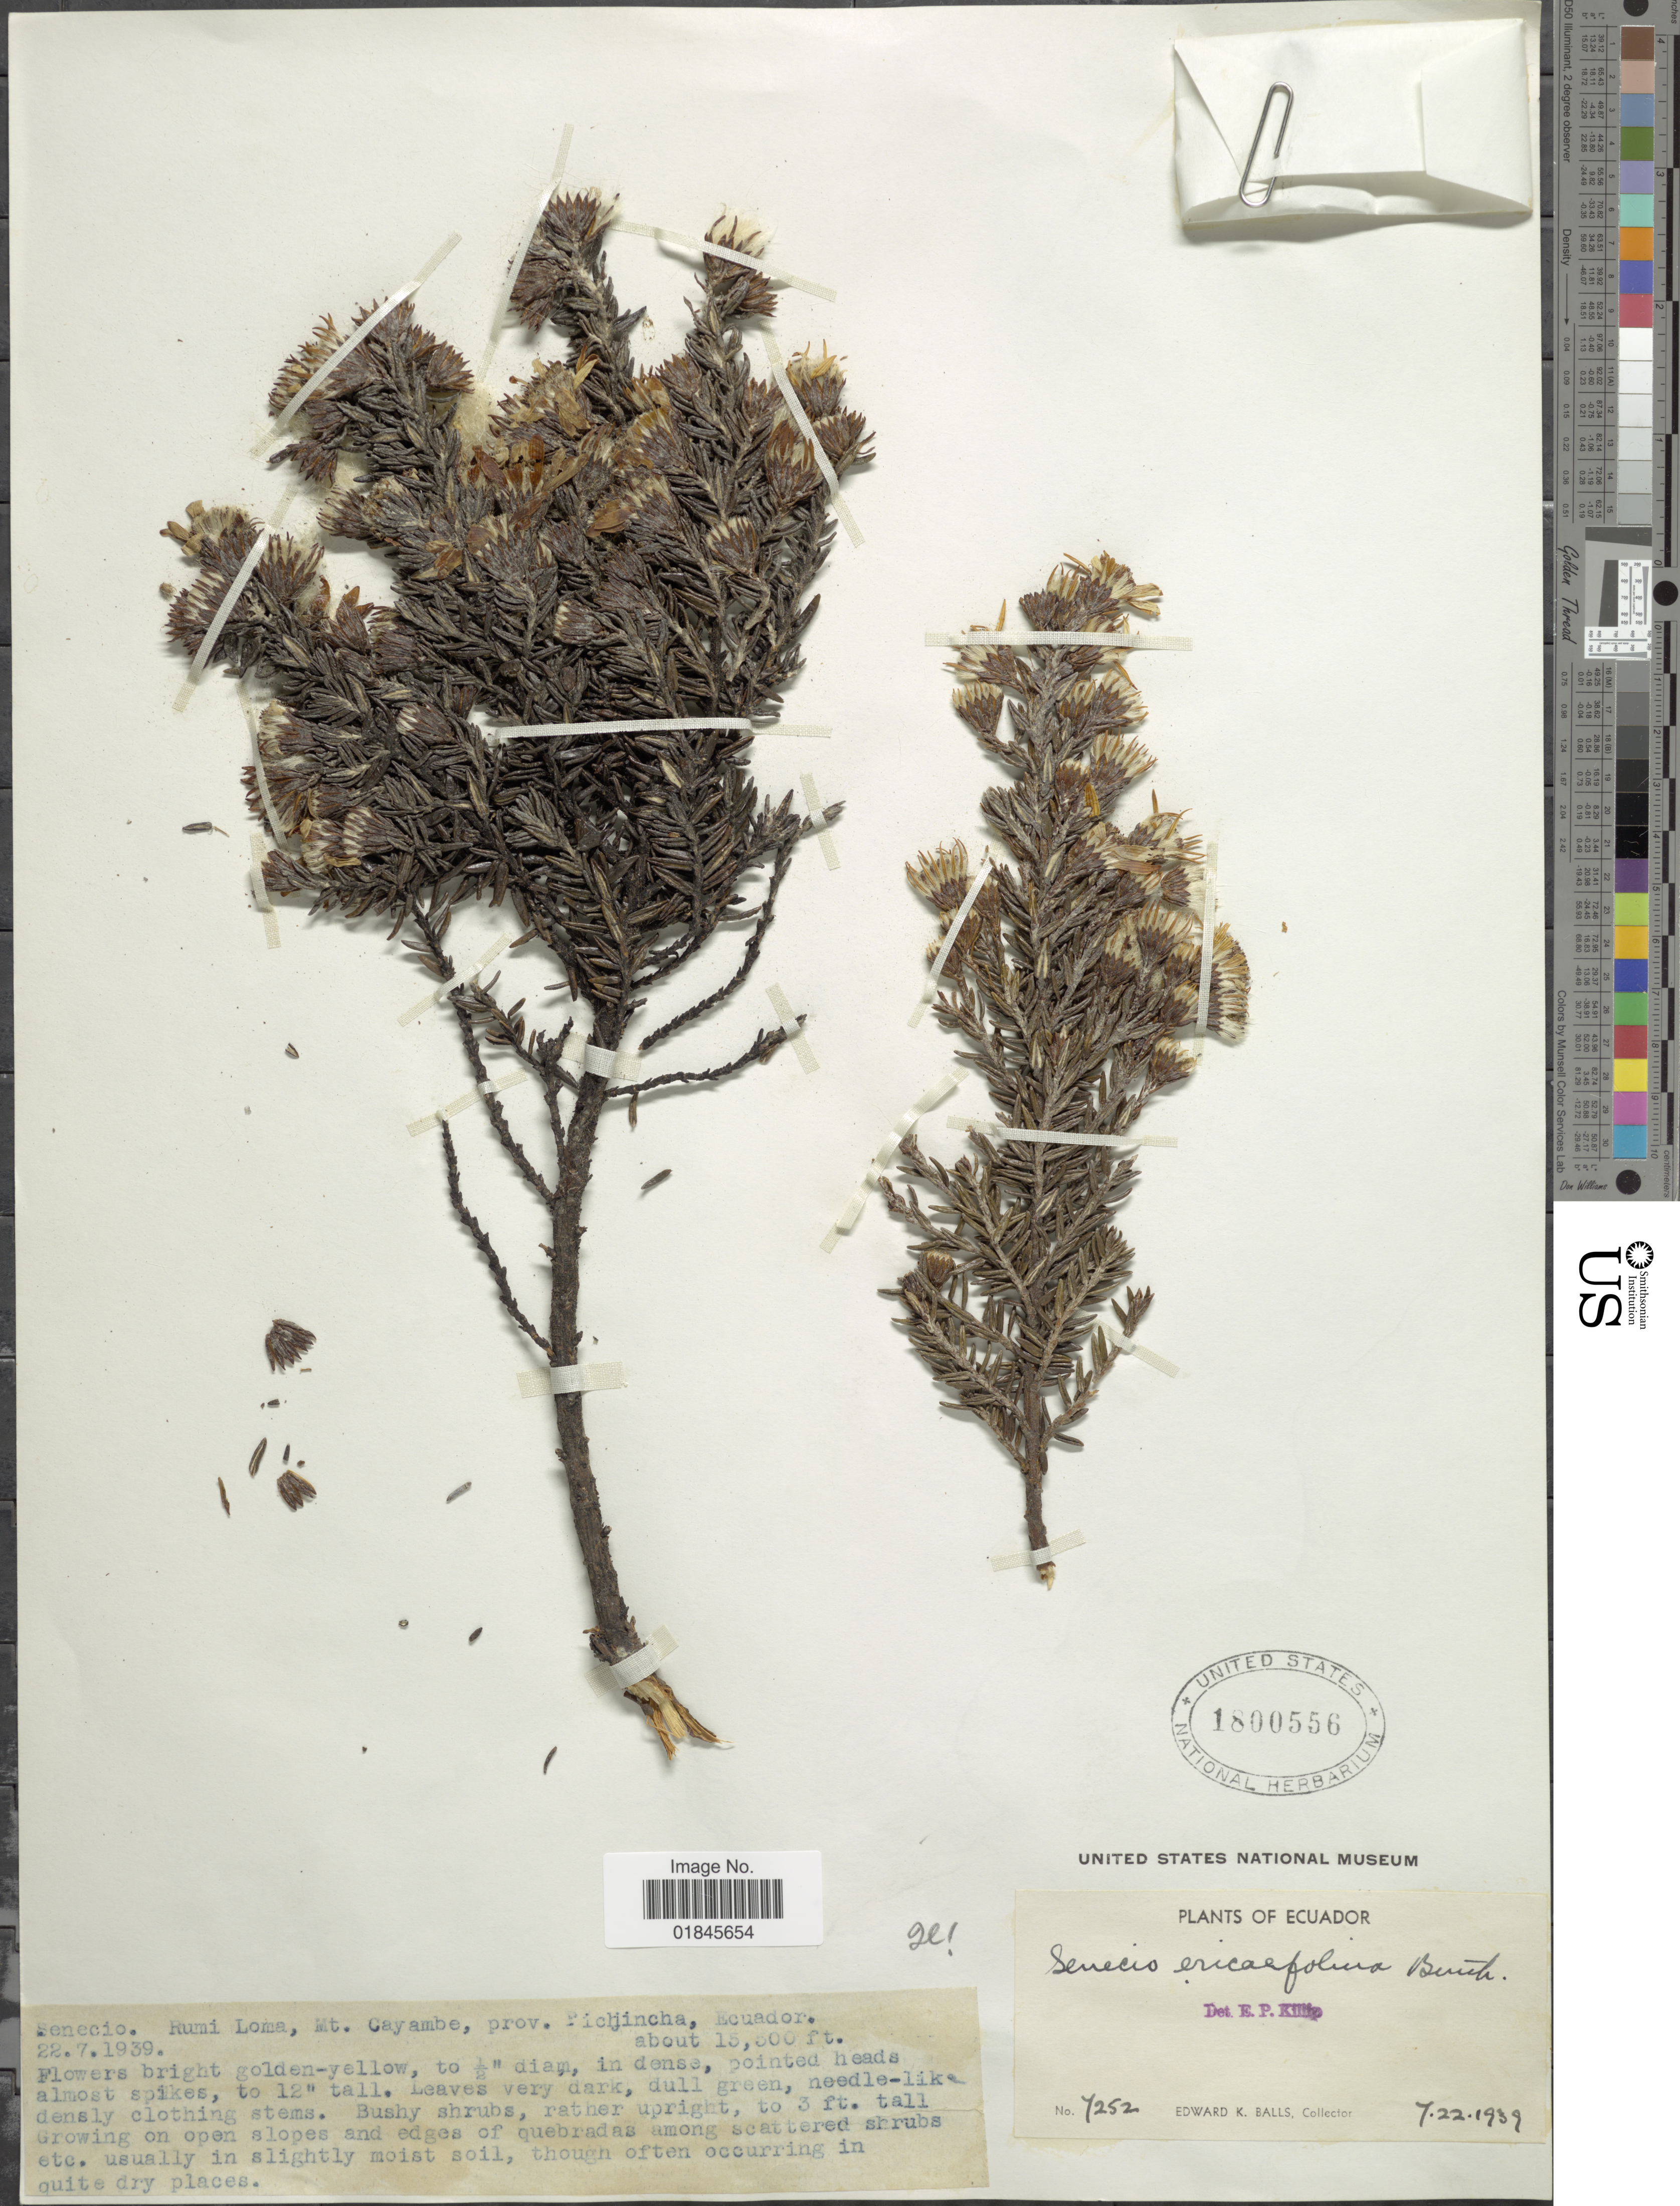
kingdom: Plantae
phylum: Tracheophyta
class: Magnoliopsida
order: Asterales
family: Asteraceae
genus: Pentacalia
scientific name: Pentacalia peruviana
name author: (Pers.) Cuatrec.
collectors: E. K. Balls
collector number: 7252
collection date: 1939-07-22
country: Ecuador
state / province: Pichincha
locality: Rumi Loma, Mt. Cayambe, prov. Pichincha, Ecuador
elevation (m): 4663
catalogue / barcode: US 1800556